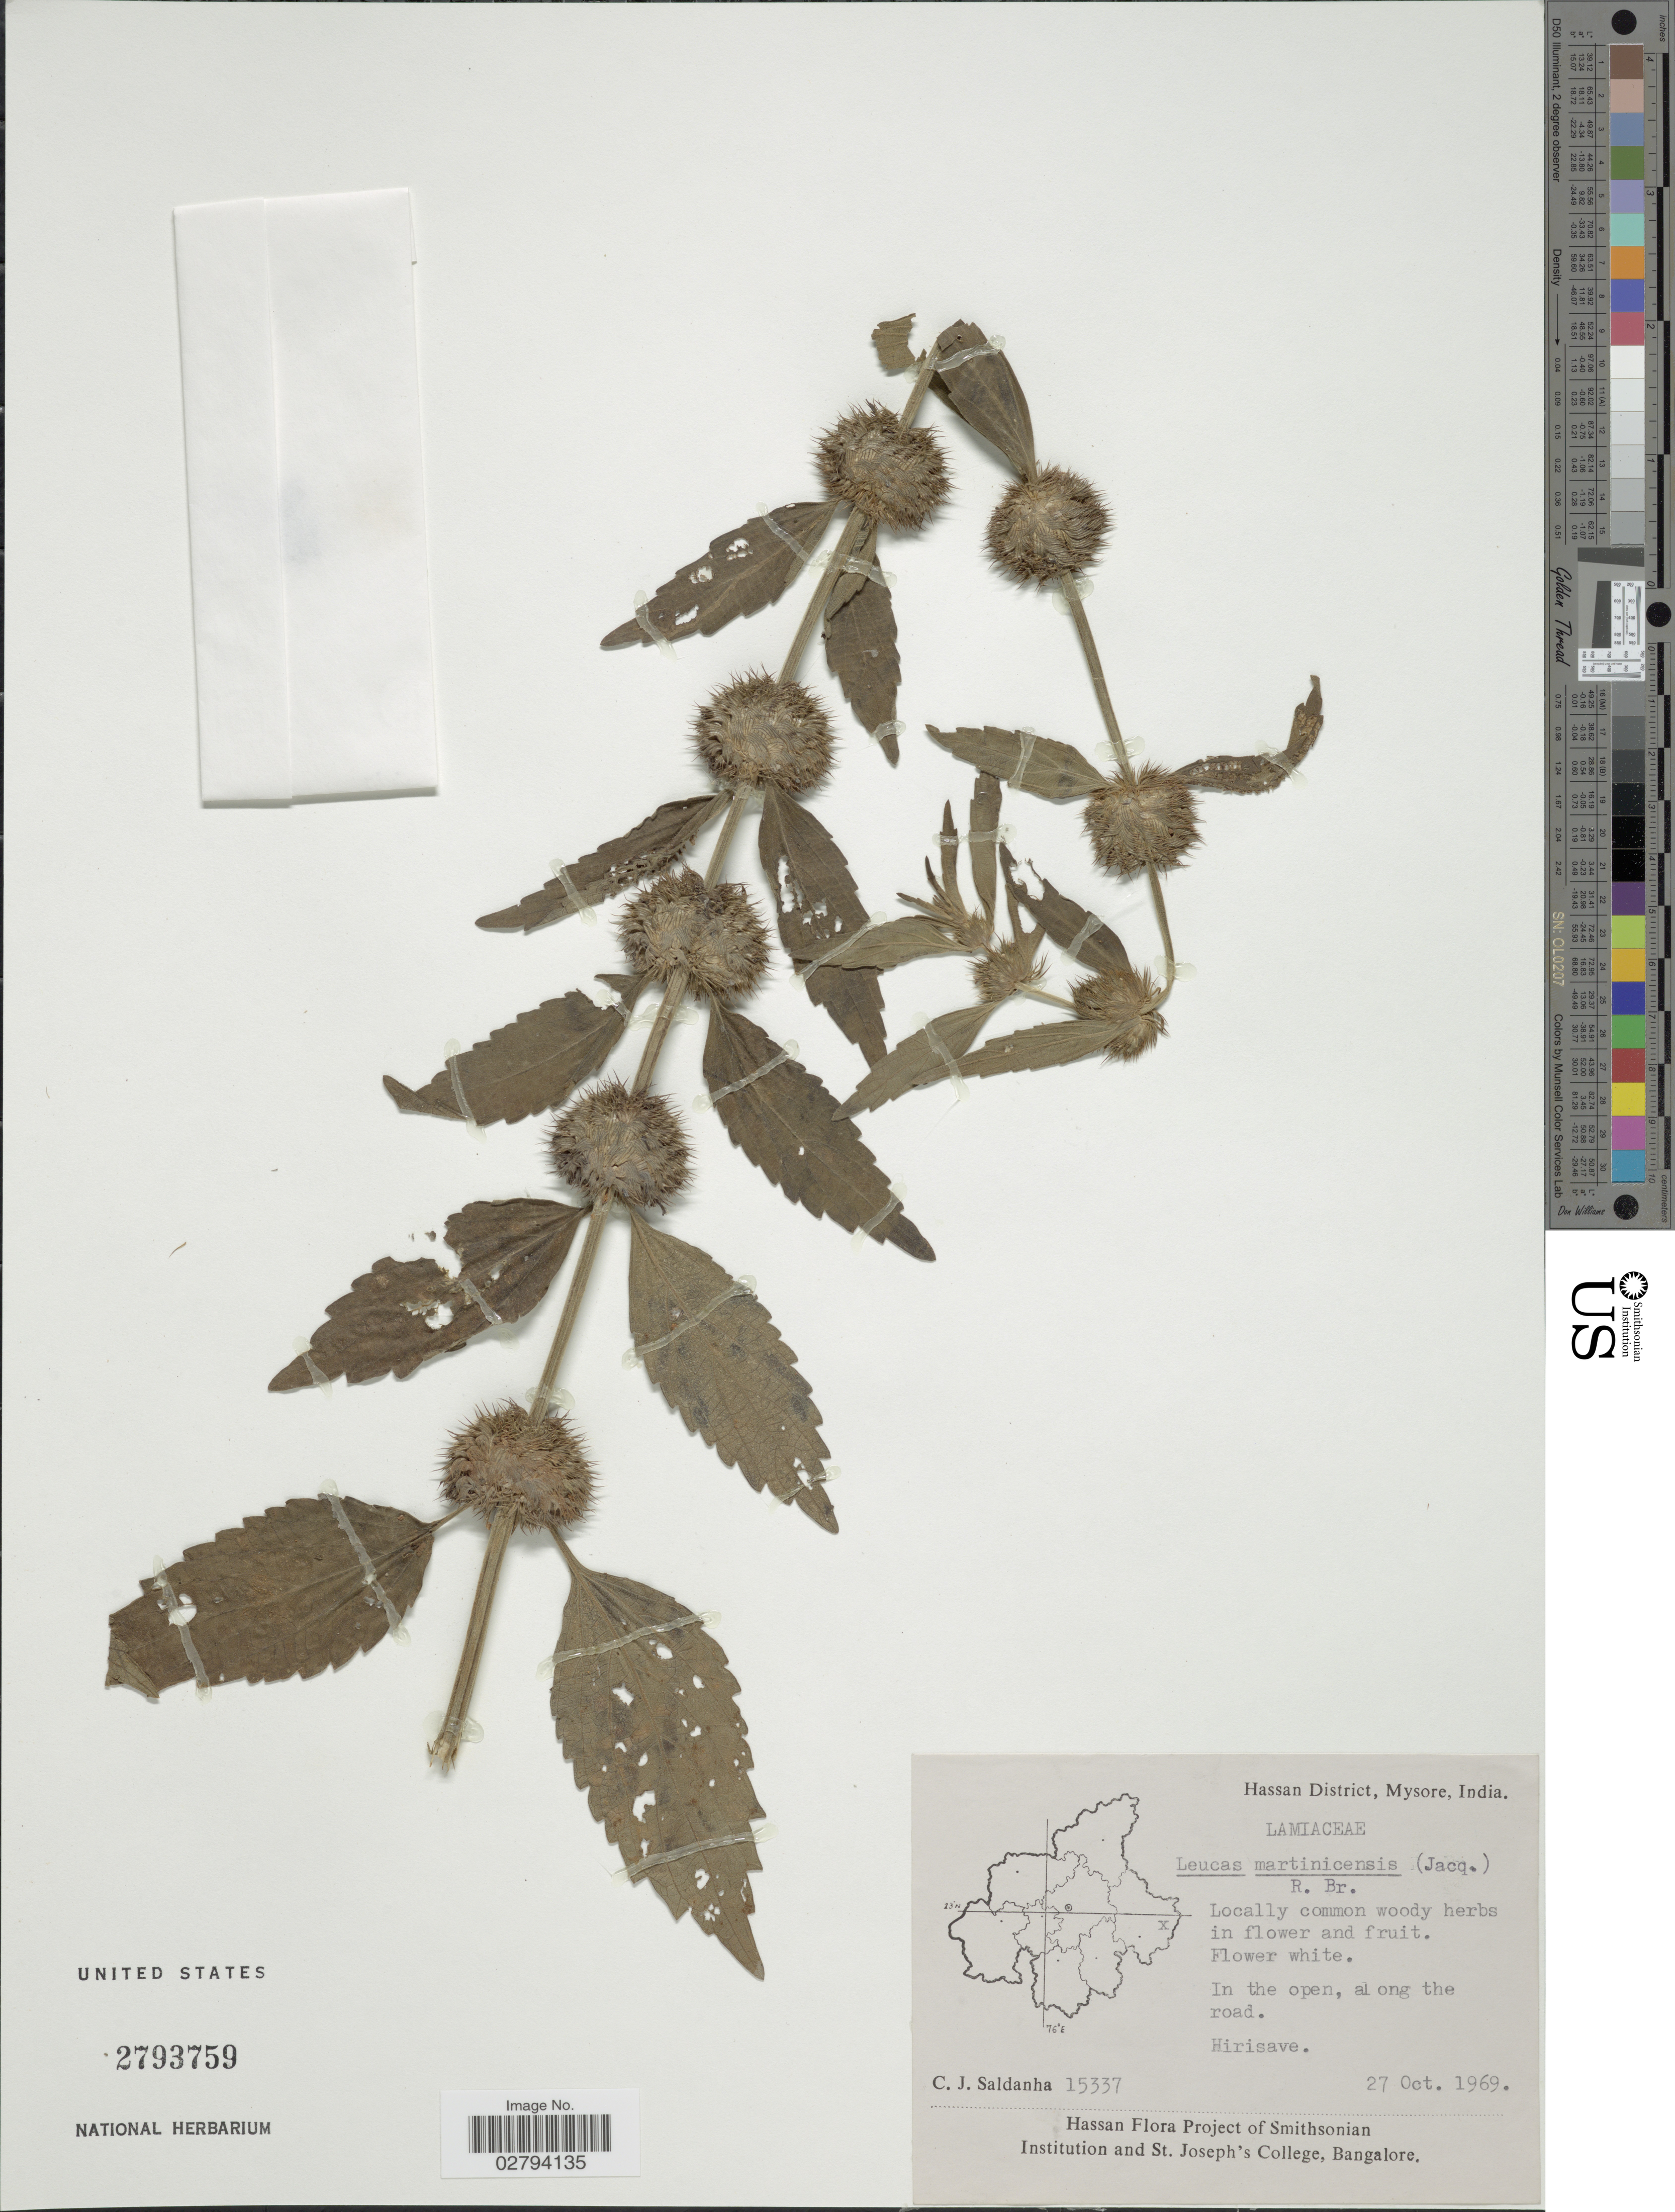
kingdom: Plantae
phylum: Tracheophyta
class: Magnoliopsida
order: Lamiales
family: Lamiaceae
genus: Leucas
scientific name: Leucas martinicensis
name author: (Jacq.) R. Br.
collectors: C. J. Saldanha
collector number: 15337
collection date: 1969-10-27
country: India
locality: Hassan District, Mysore, In the open, along the road, Hirisave.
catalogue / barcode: US 2793759